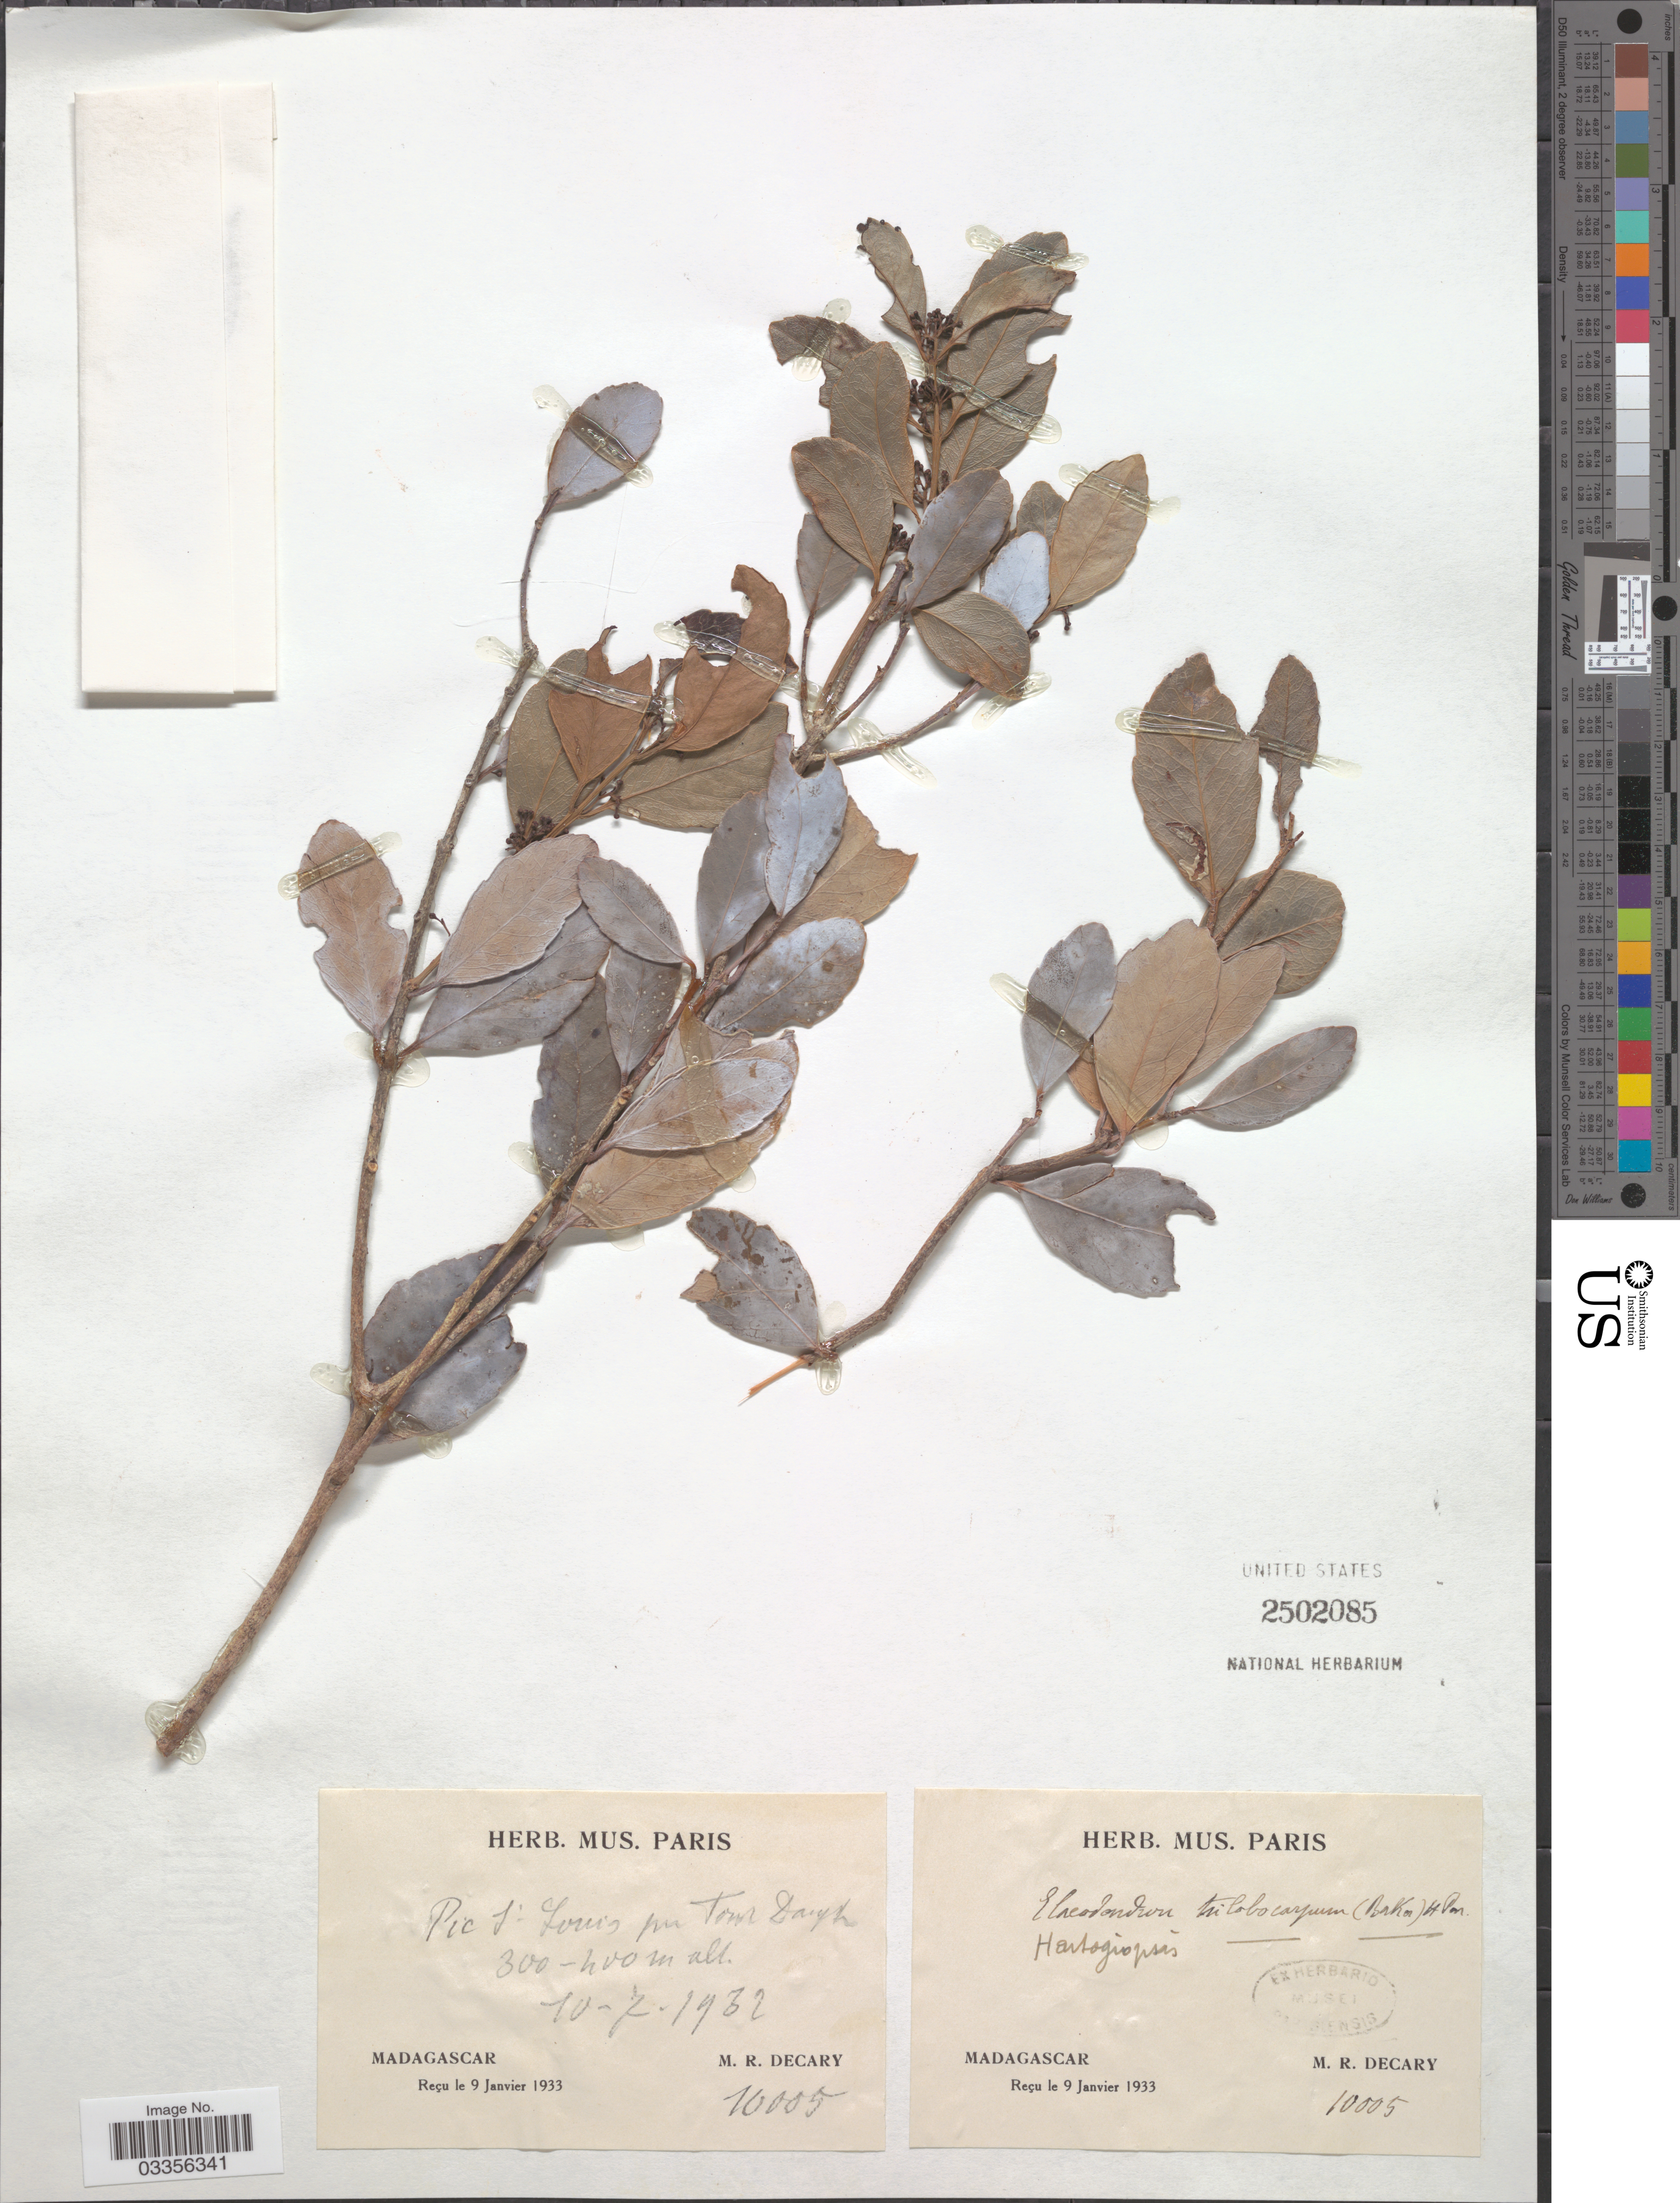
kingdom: Plantae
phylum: Tracheophyta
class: Magnoliopsida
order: Celastrales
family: Celastraceae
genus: Hartogiopsis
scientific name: Hartogiopsis trilobocarpa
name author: (Baker) H. Perrier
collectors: R. Decary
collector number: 10005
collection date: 1932-02-10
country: Madagascar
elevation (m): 300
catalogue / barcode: US 2502085